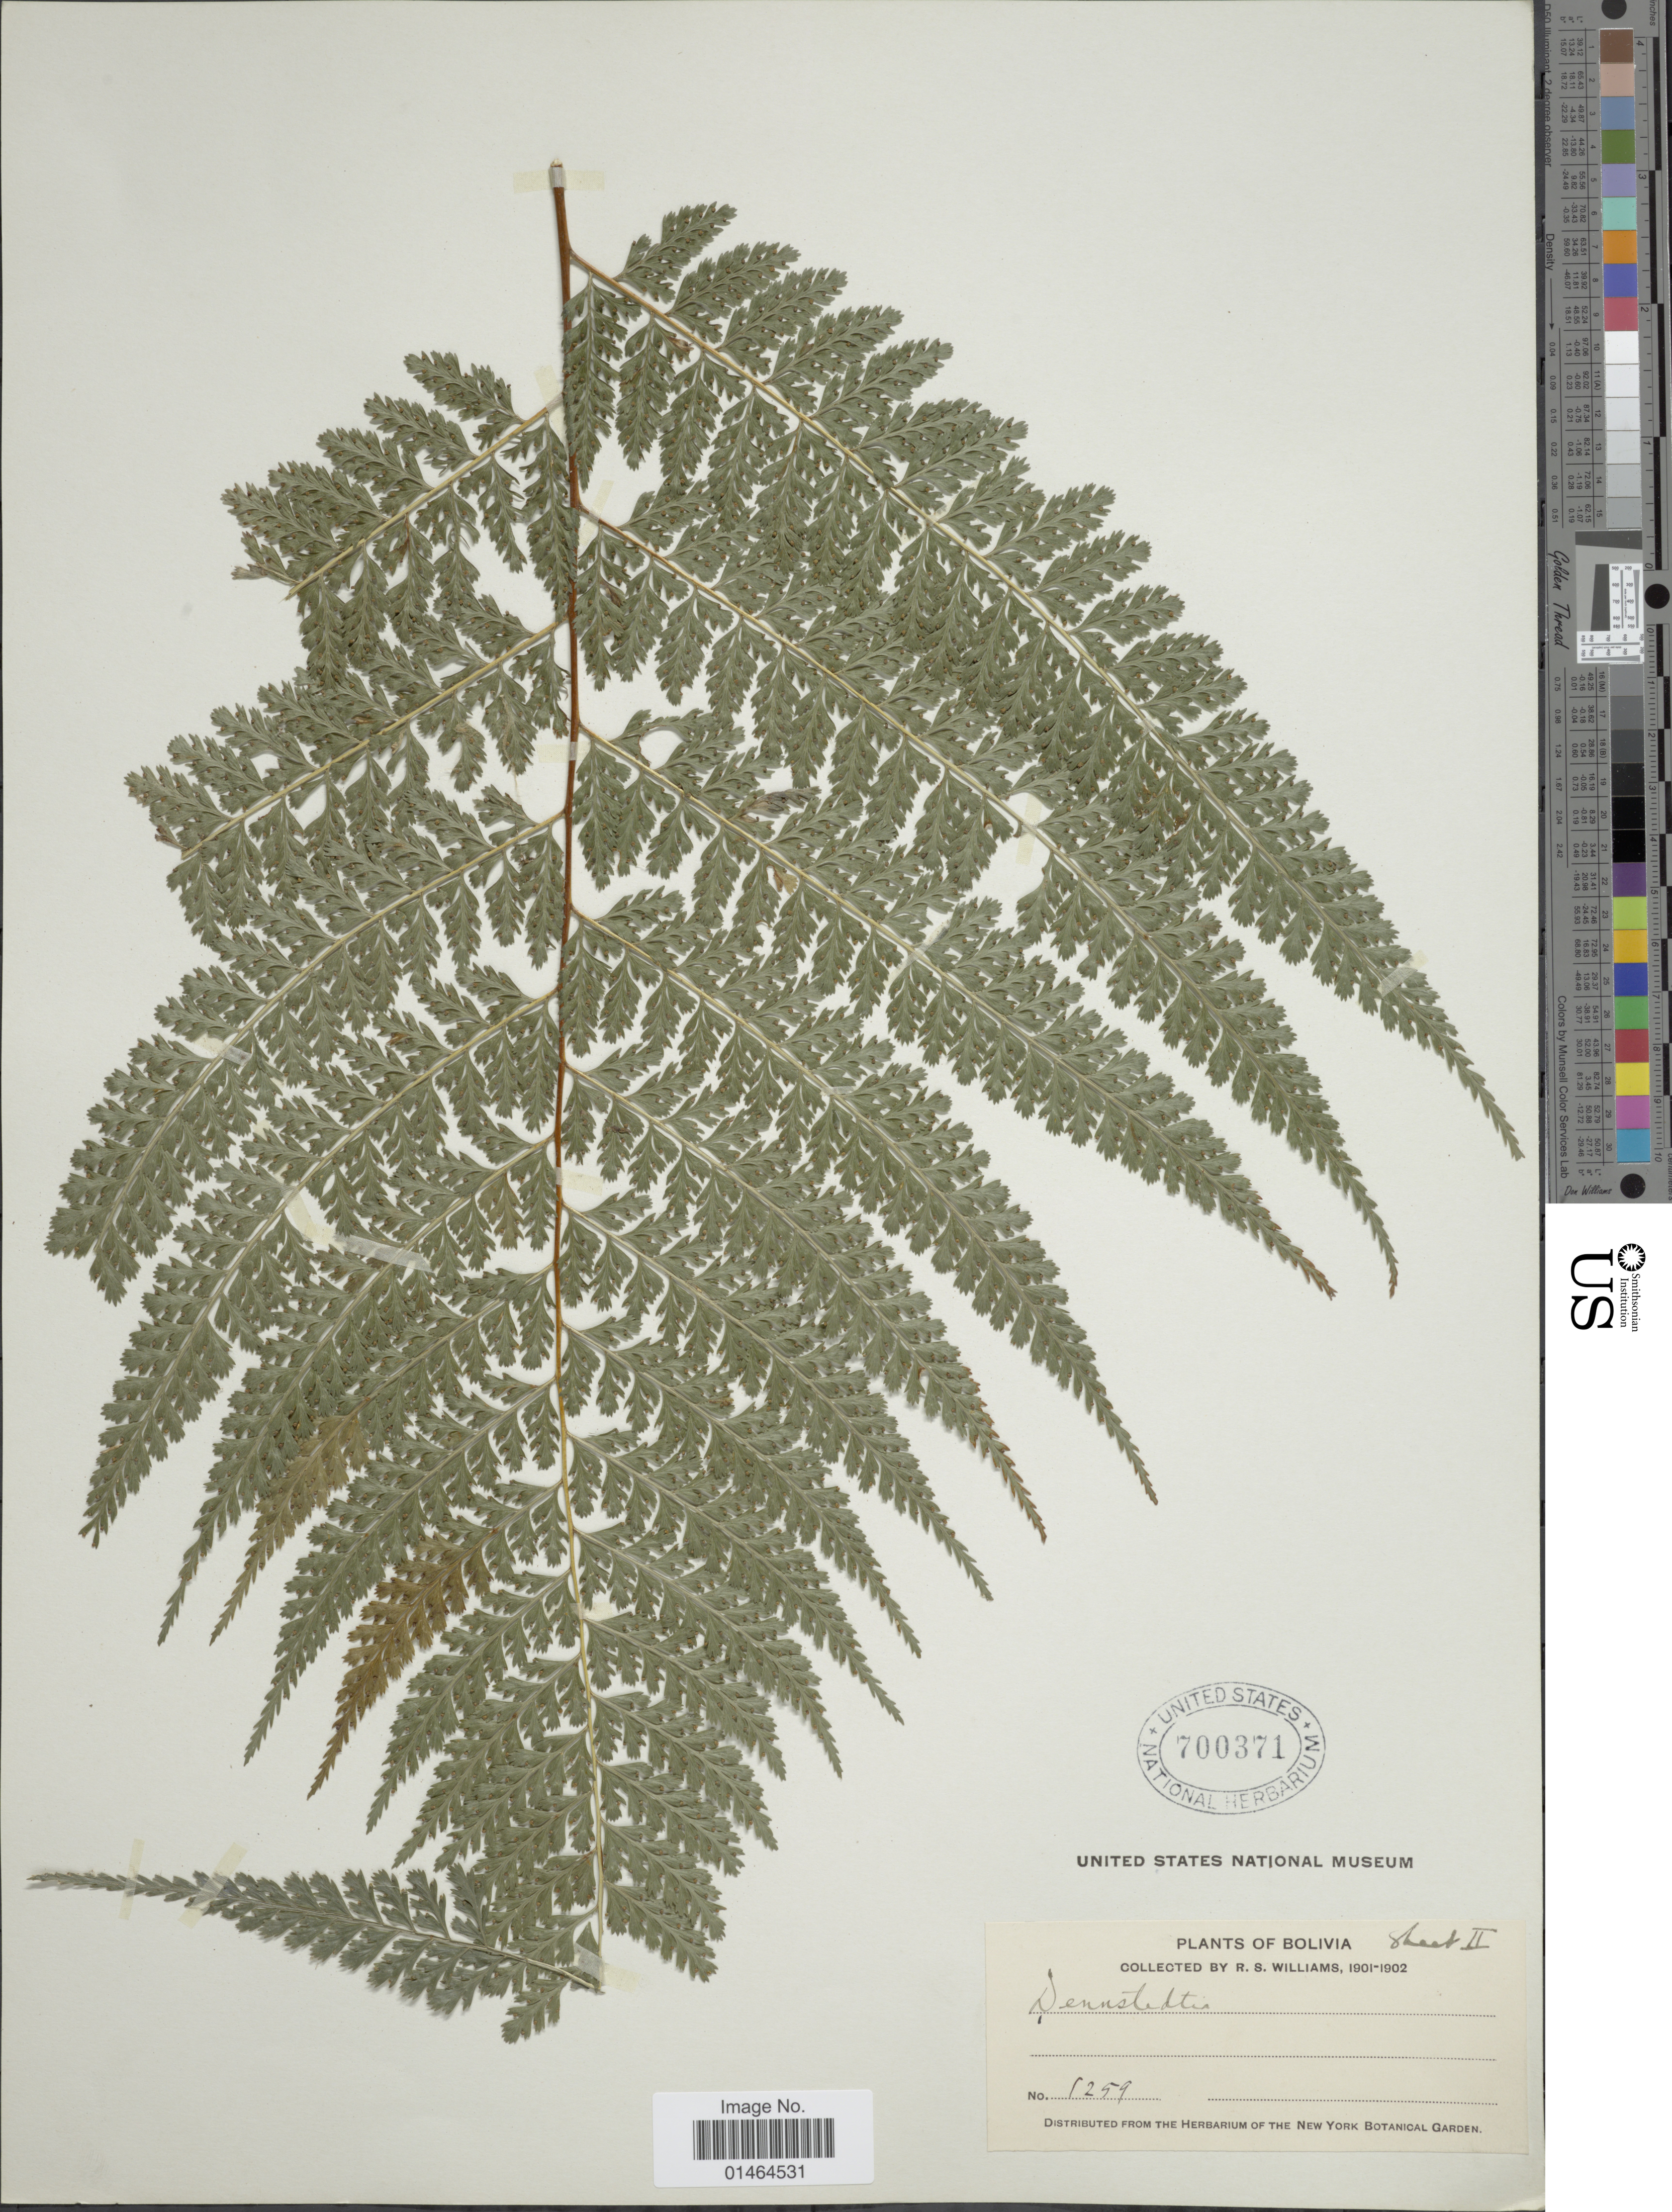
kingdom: Plantae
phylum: Tracheophyta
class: Polypodiopsida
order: Polypodiales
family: Dennstaedtiaceae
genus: Dennstaedtia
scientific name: Dennstaedtia bipinnata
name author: (Cav.) Maxon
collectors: R. S. Williams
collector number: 1259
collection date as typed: Nov 12, '01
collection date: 1901-11-12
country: Bolivia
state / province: La Paz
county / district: Iturralde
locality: San Buena Ventura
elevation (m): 427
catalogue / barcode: US 700371